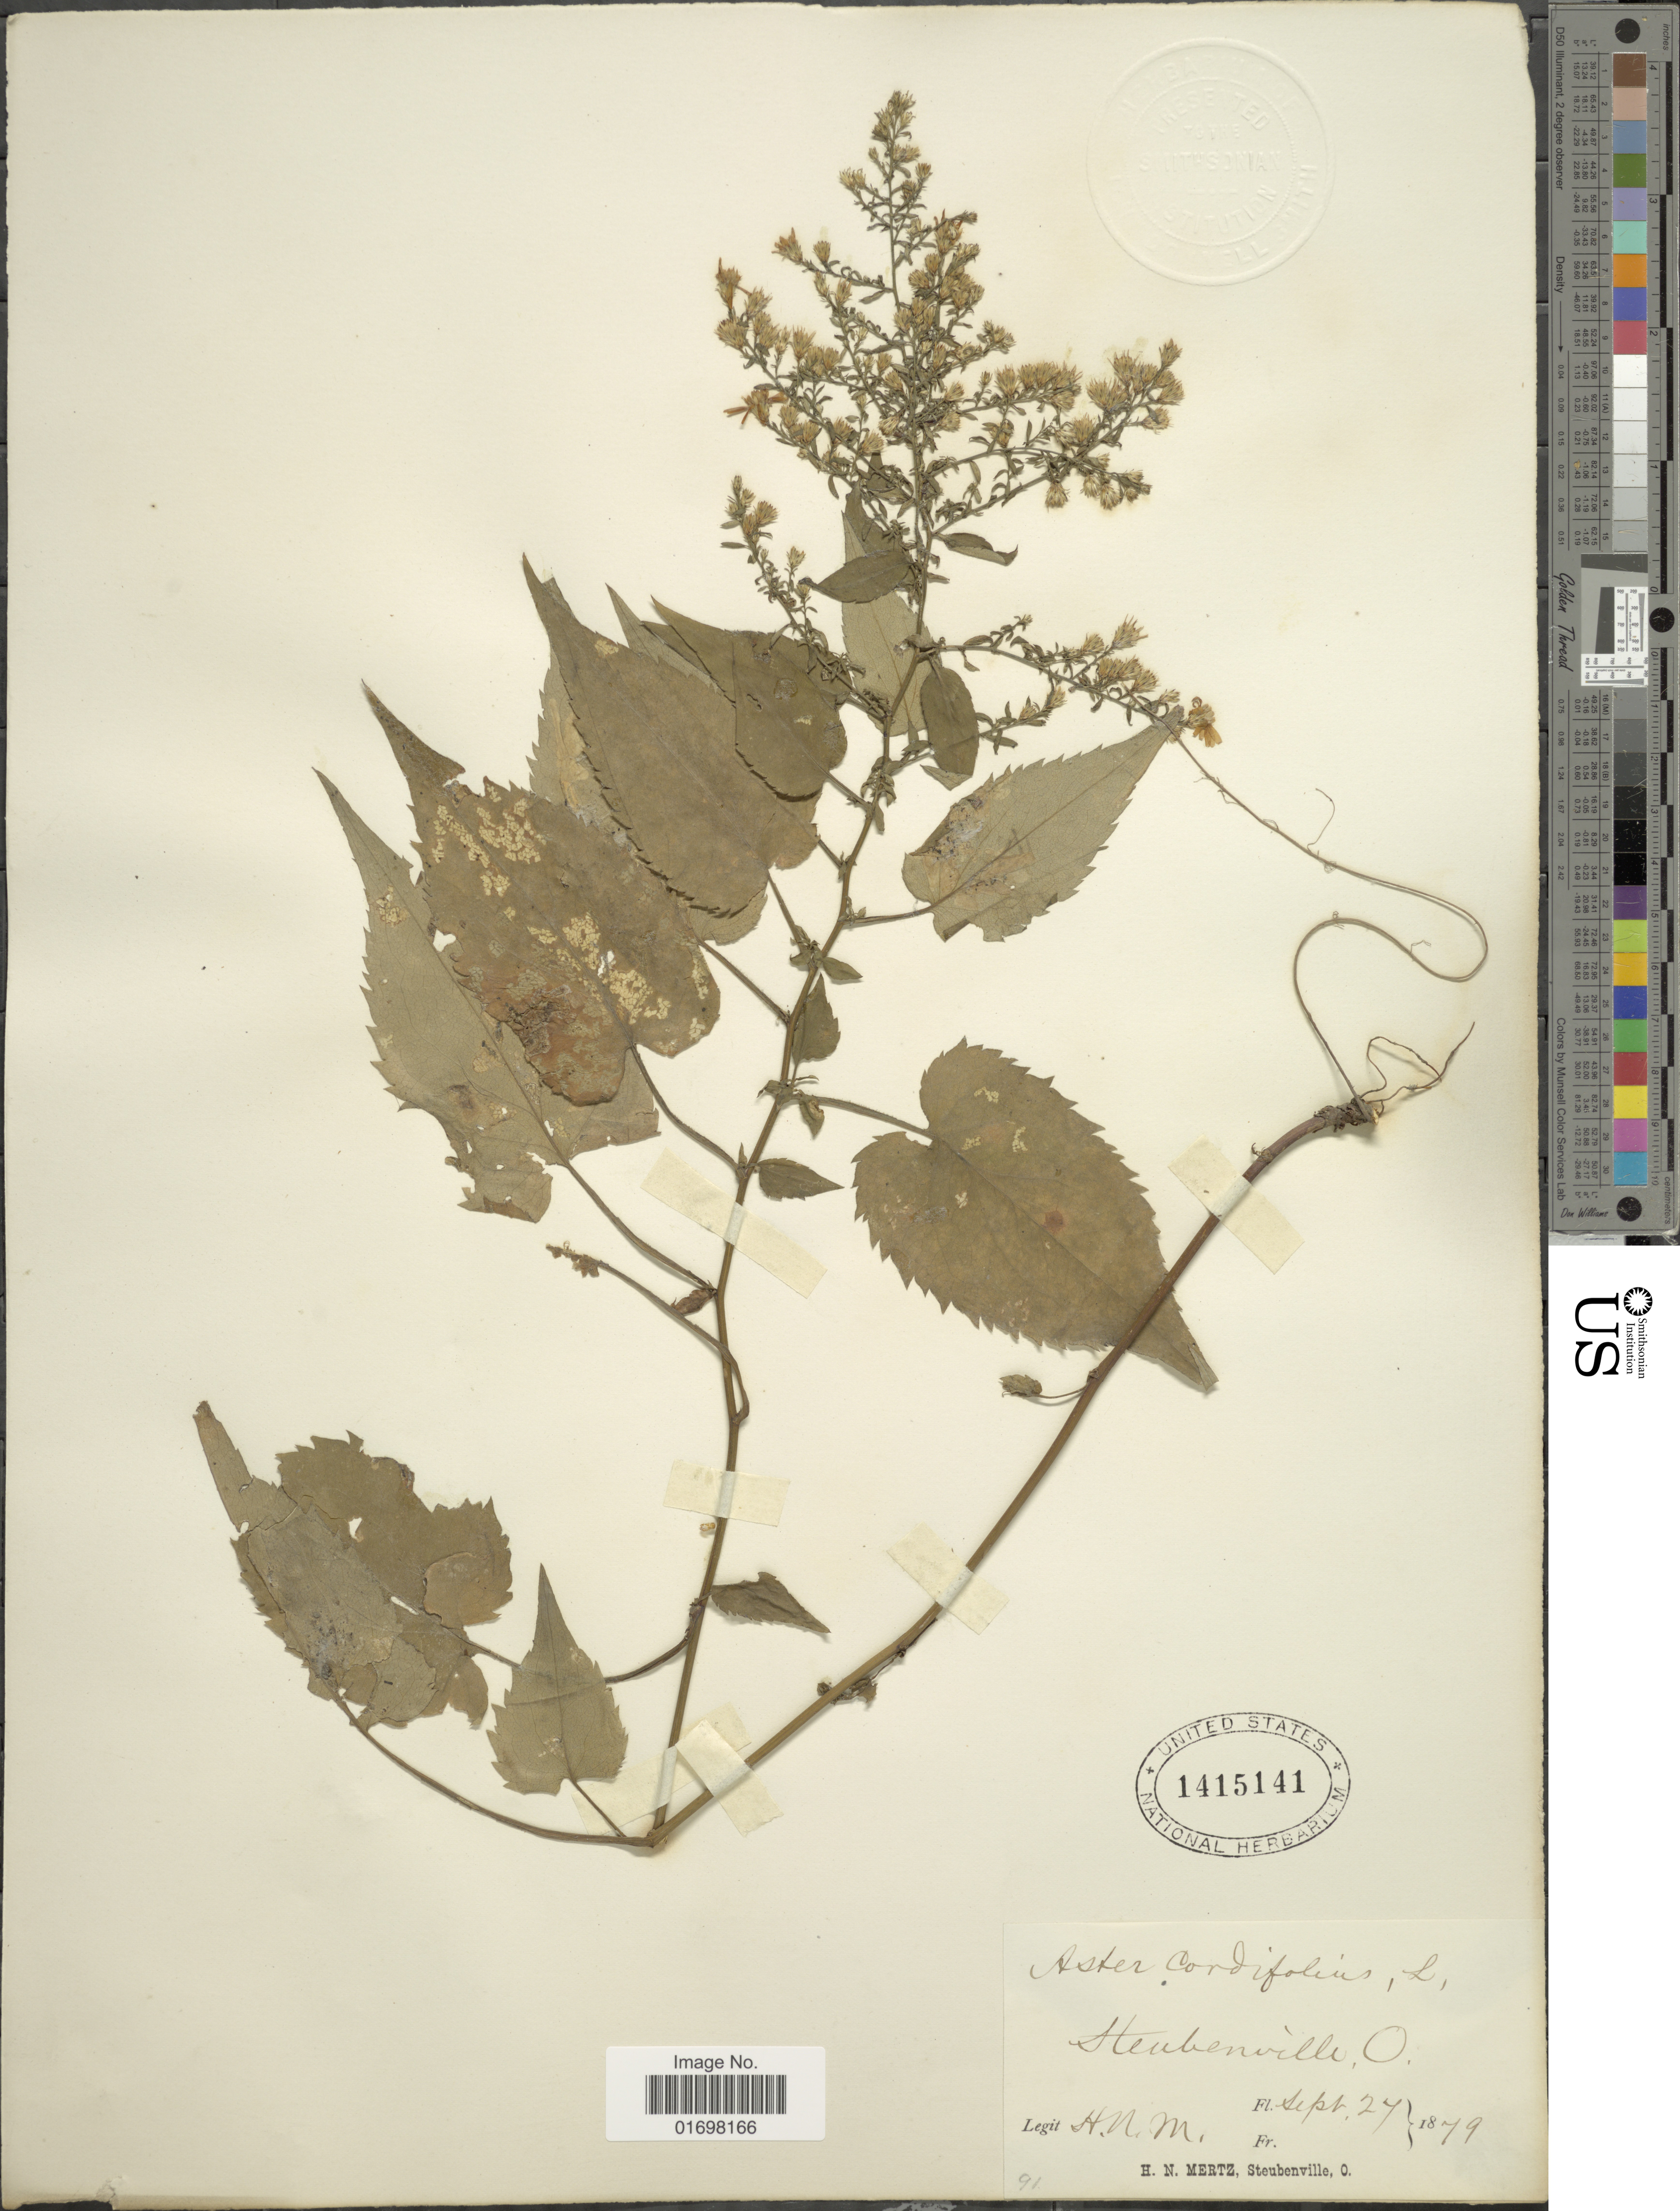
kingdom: Plantae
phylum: Tracheophyta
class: Magnoliopsida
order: Asterales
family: Asteraceae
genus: Symphyotrichum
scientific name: Symphyotrichum cordifolium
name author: (L.) G.L. Nesom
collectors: H. Mertz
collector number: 91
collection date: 1879-09-27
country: United States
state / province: Ohio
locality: Steubenville.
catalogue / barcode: US 1415141